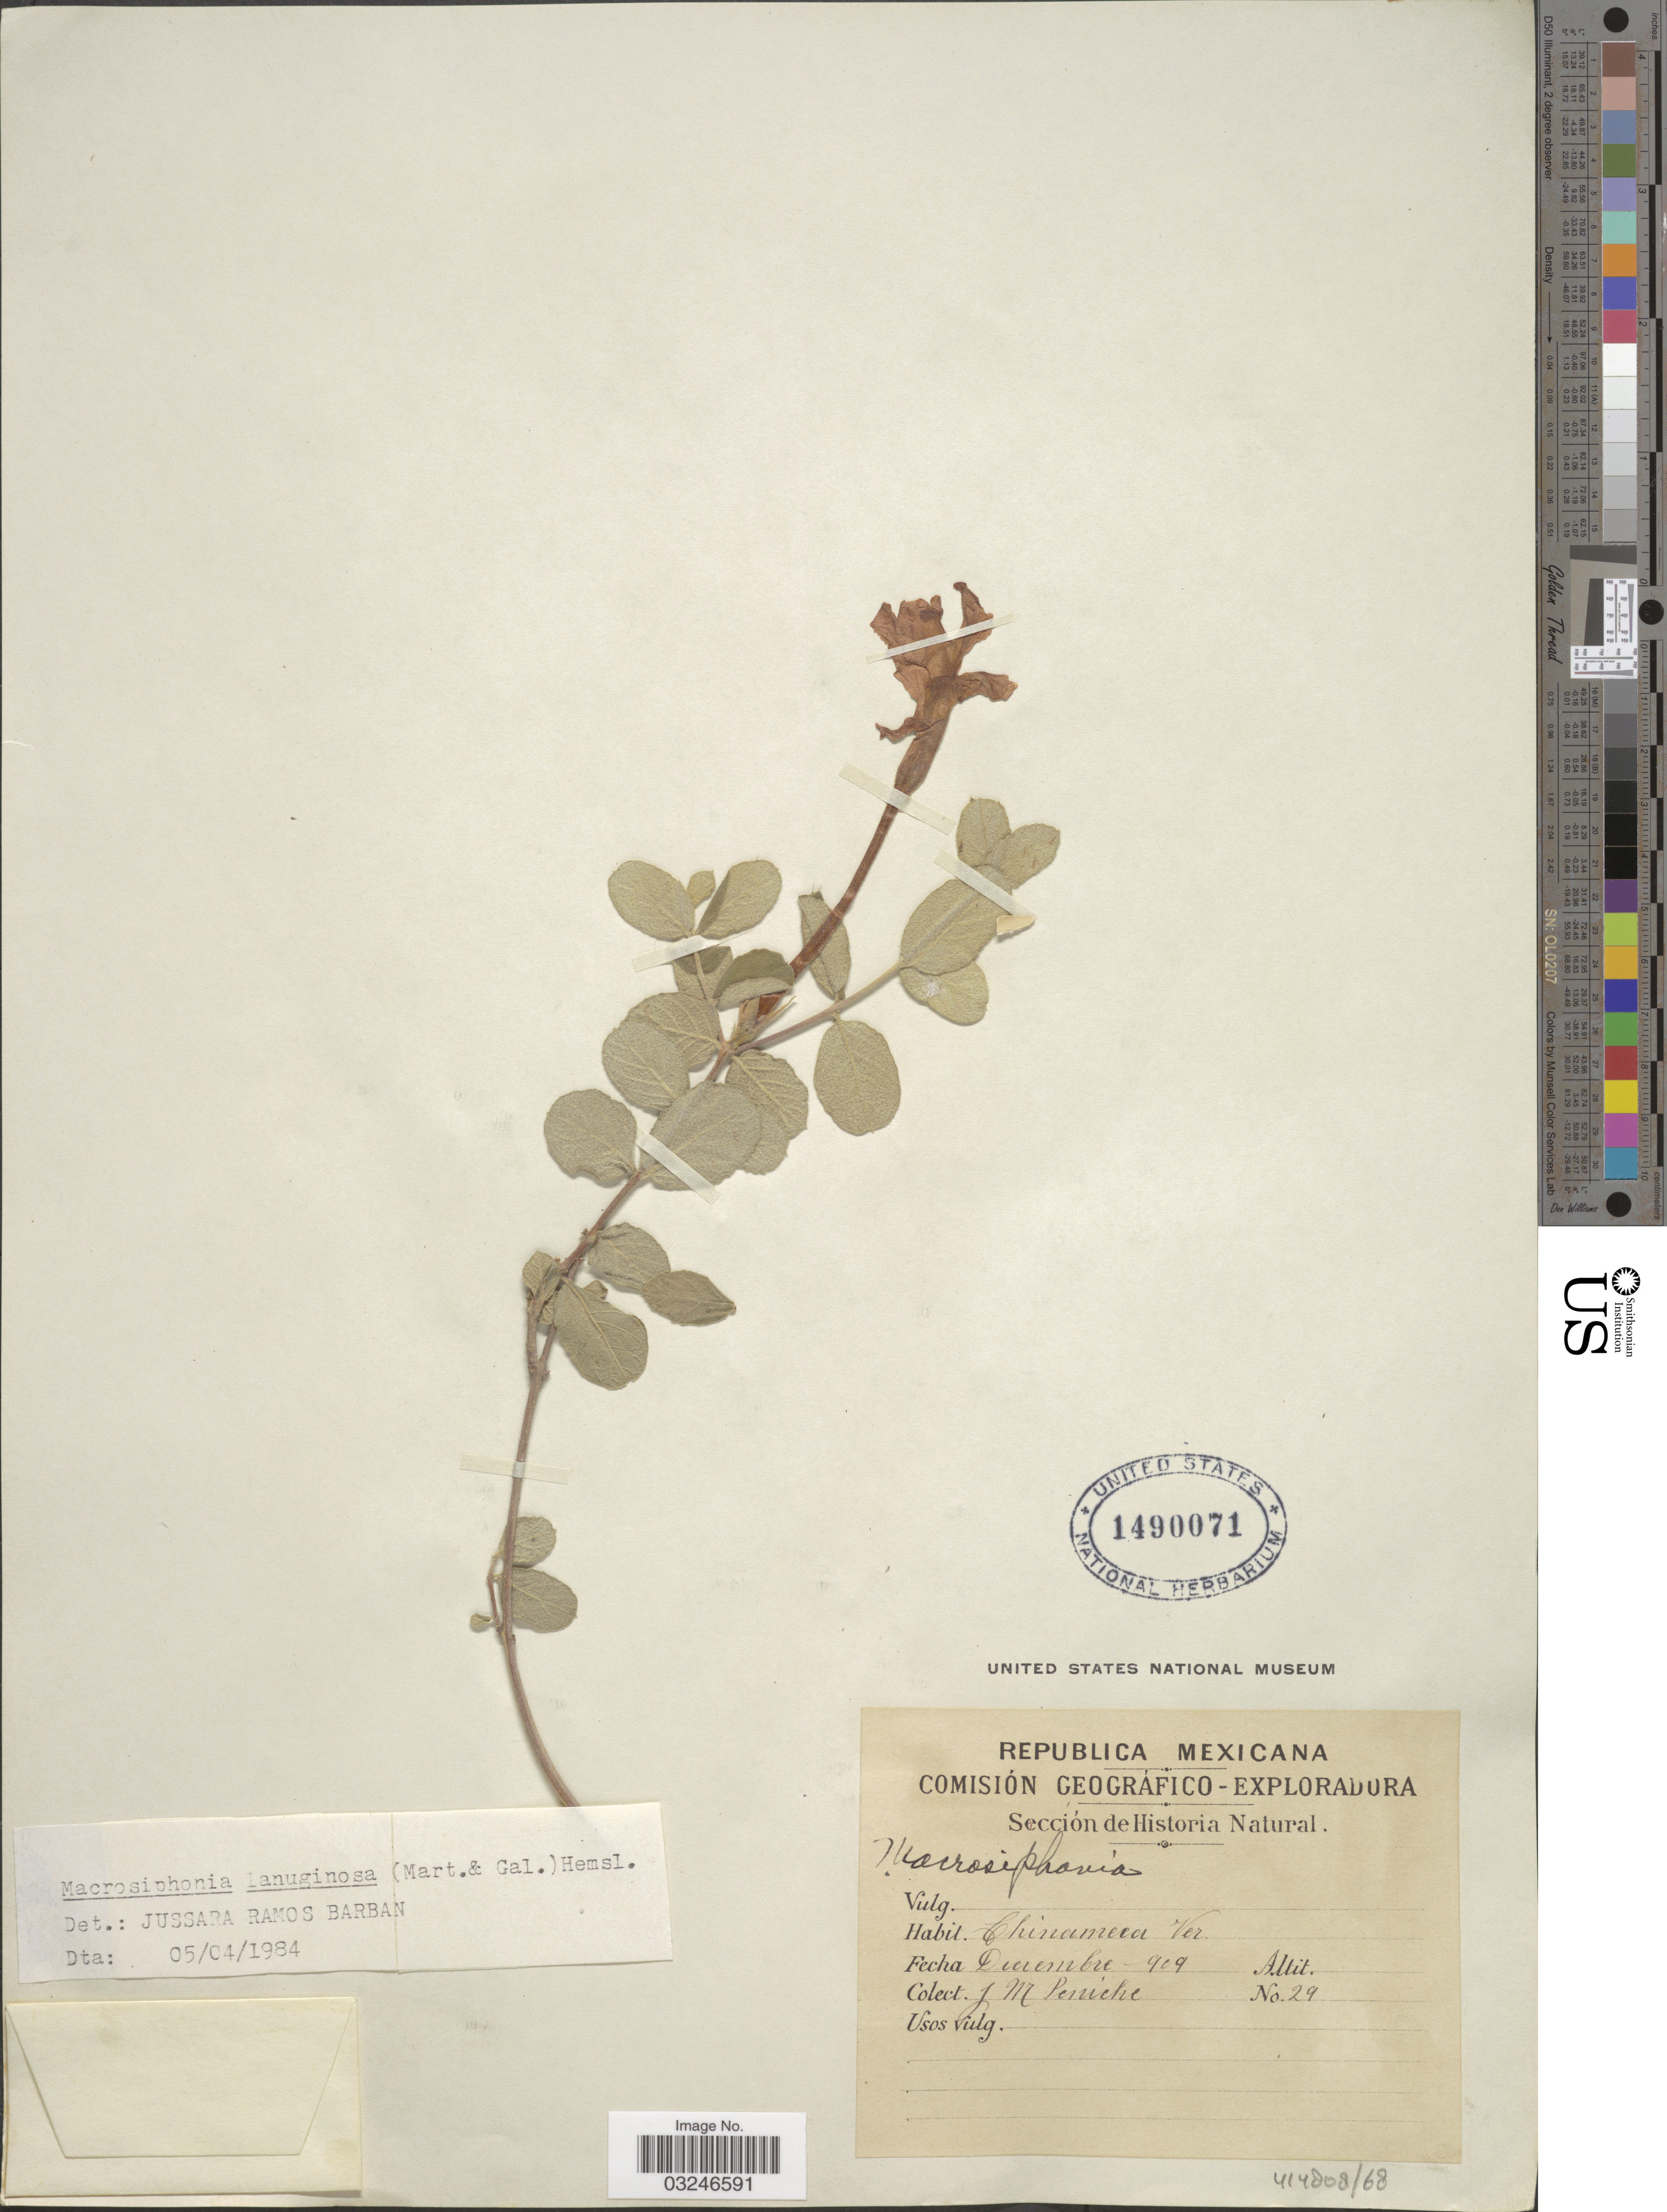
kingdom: Plantae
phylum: Tracheophyta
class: Magnoliopsida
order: Gentianales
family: Apocynaceae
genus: Macrosiphonia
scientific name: Macrosiphonia lanuginosa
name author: (M. Martens & Galeotti) Hemsl.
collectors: J. Peniche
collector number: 29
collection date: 1919-12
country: Mexico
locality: Chinameca Ver.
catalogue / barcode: US 1490071